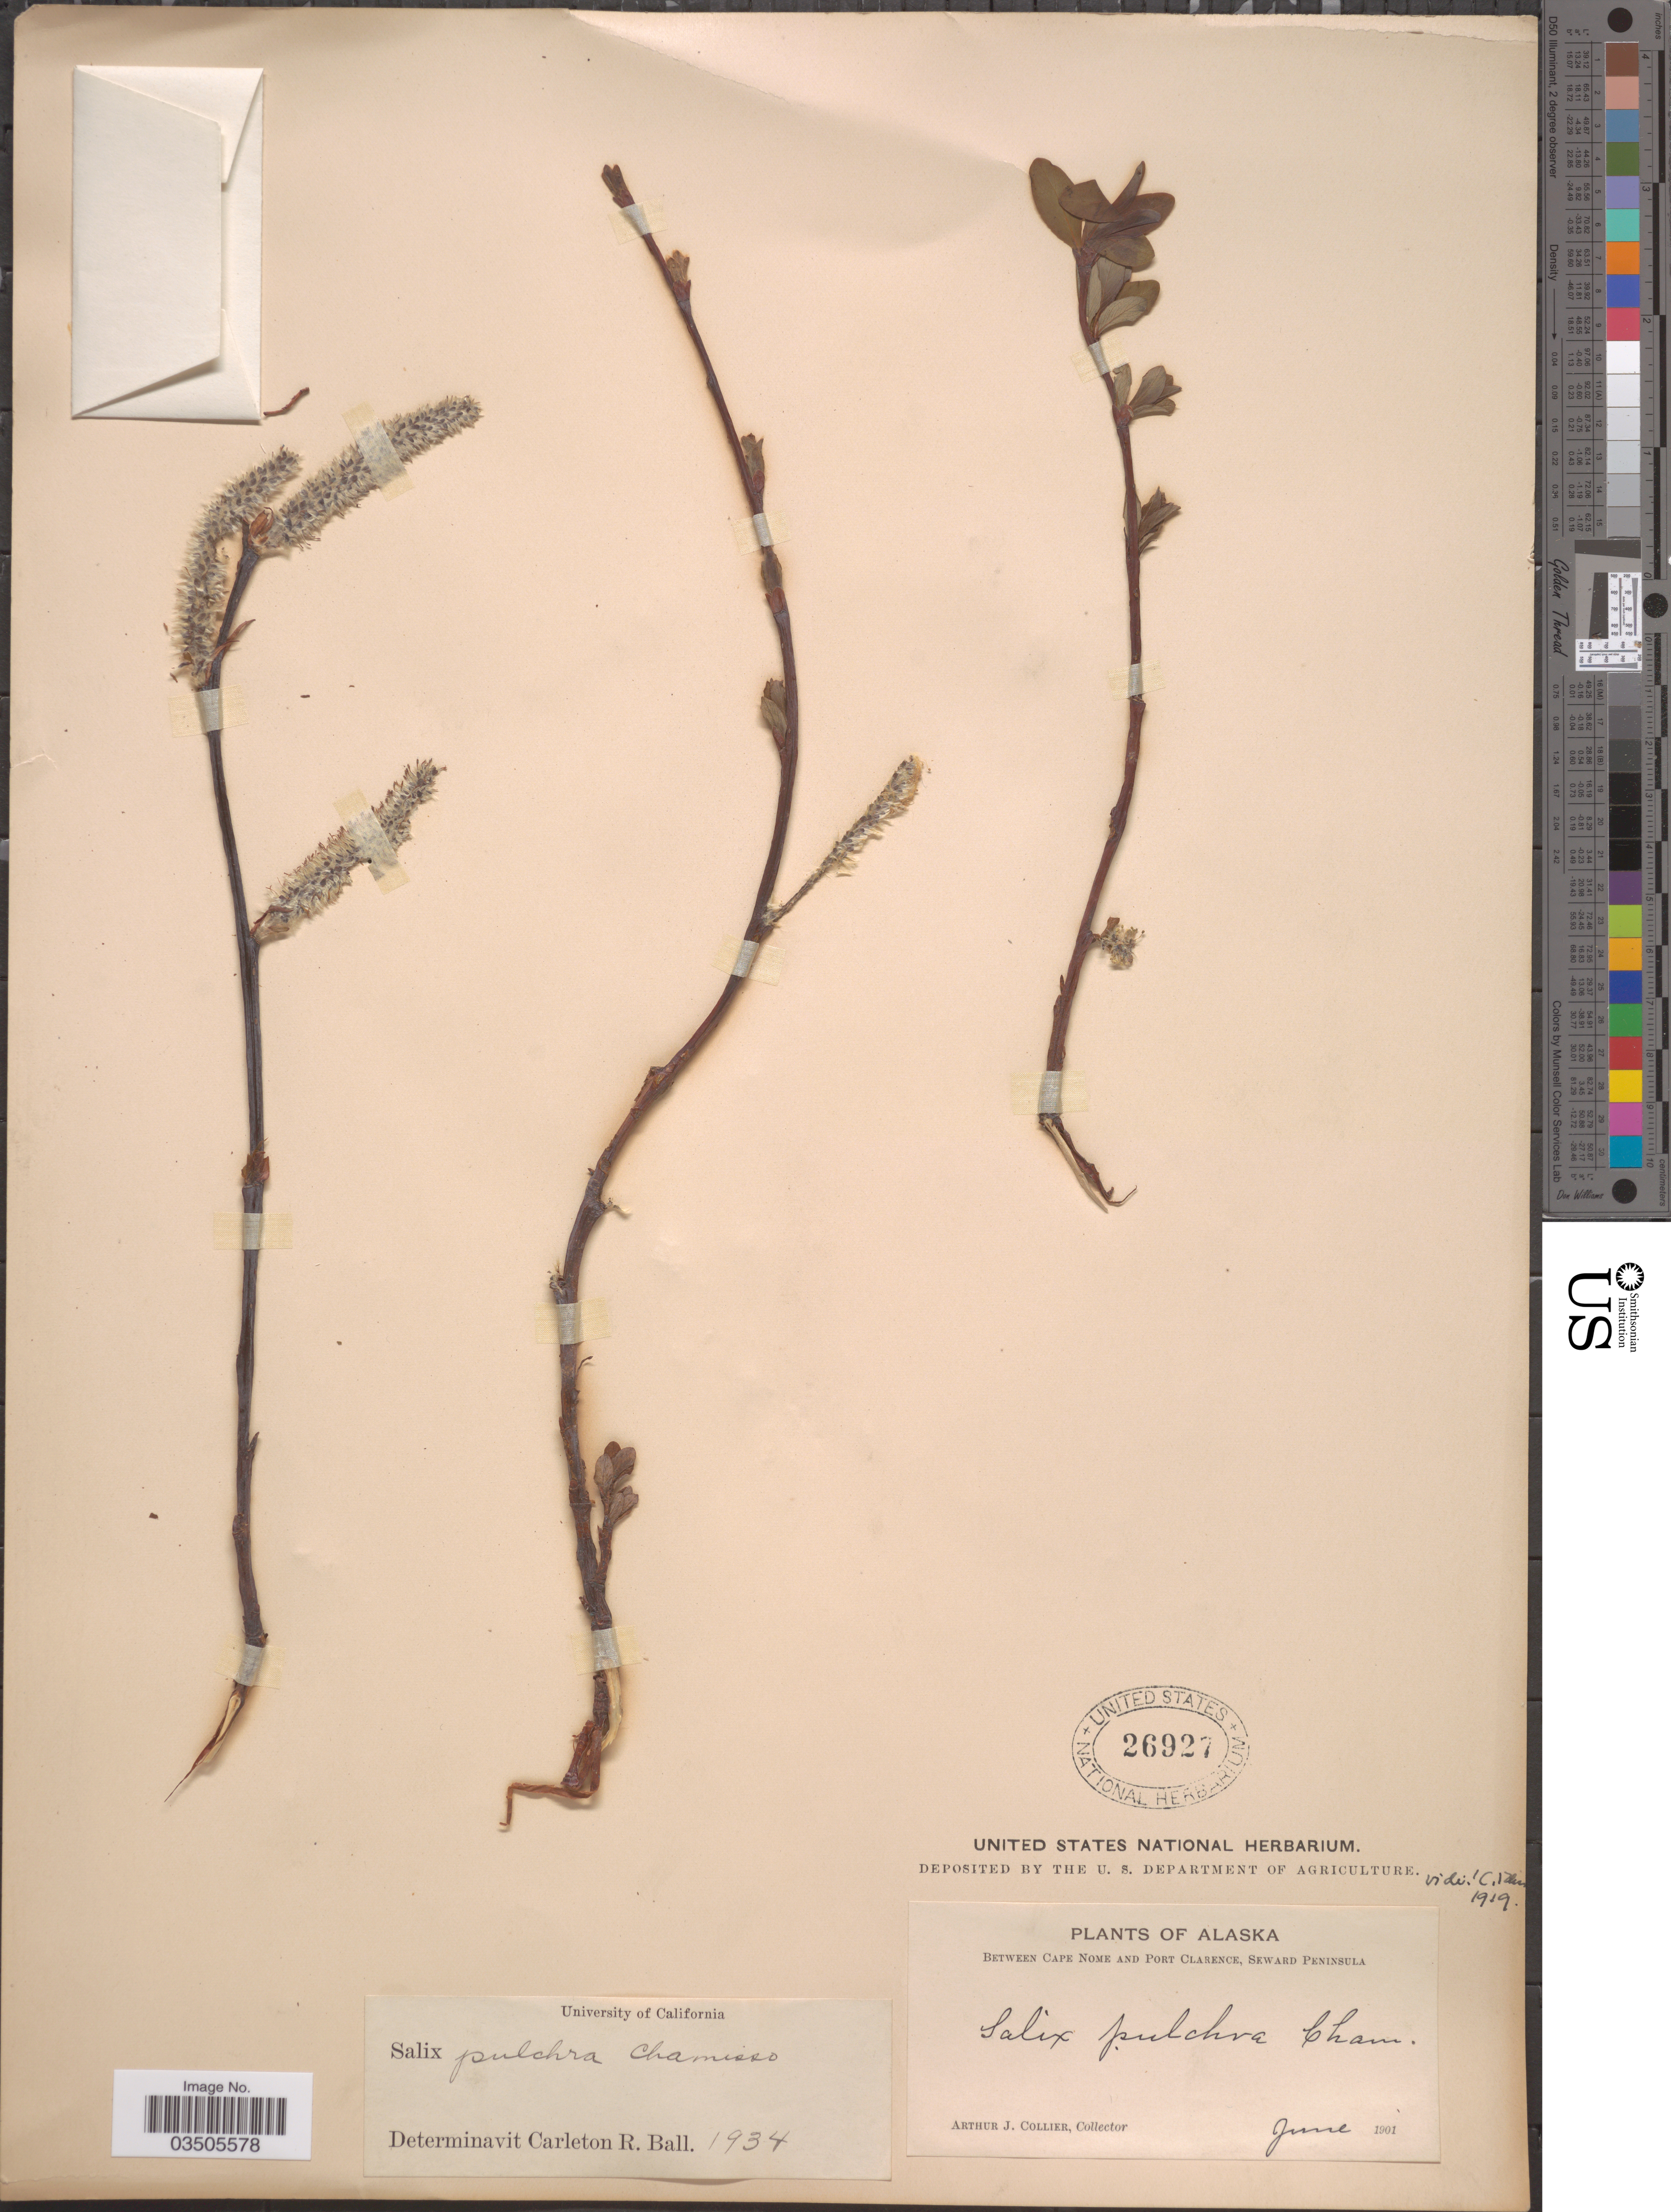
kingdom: Plantae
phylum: Tracheophyta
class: Magnoliopsida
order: Malpighiales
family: Salicaceae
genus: Salix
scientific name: Salix pulchra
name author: Cham.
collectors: A. Collier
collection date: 1901-06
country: United States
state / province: Alaska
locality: Between Cape Nome and Port Clarence, Seward Peninsula.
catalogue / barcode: US 26927